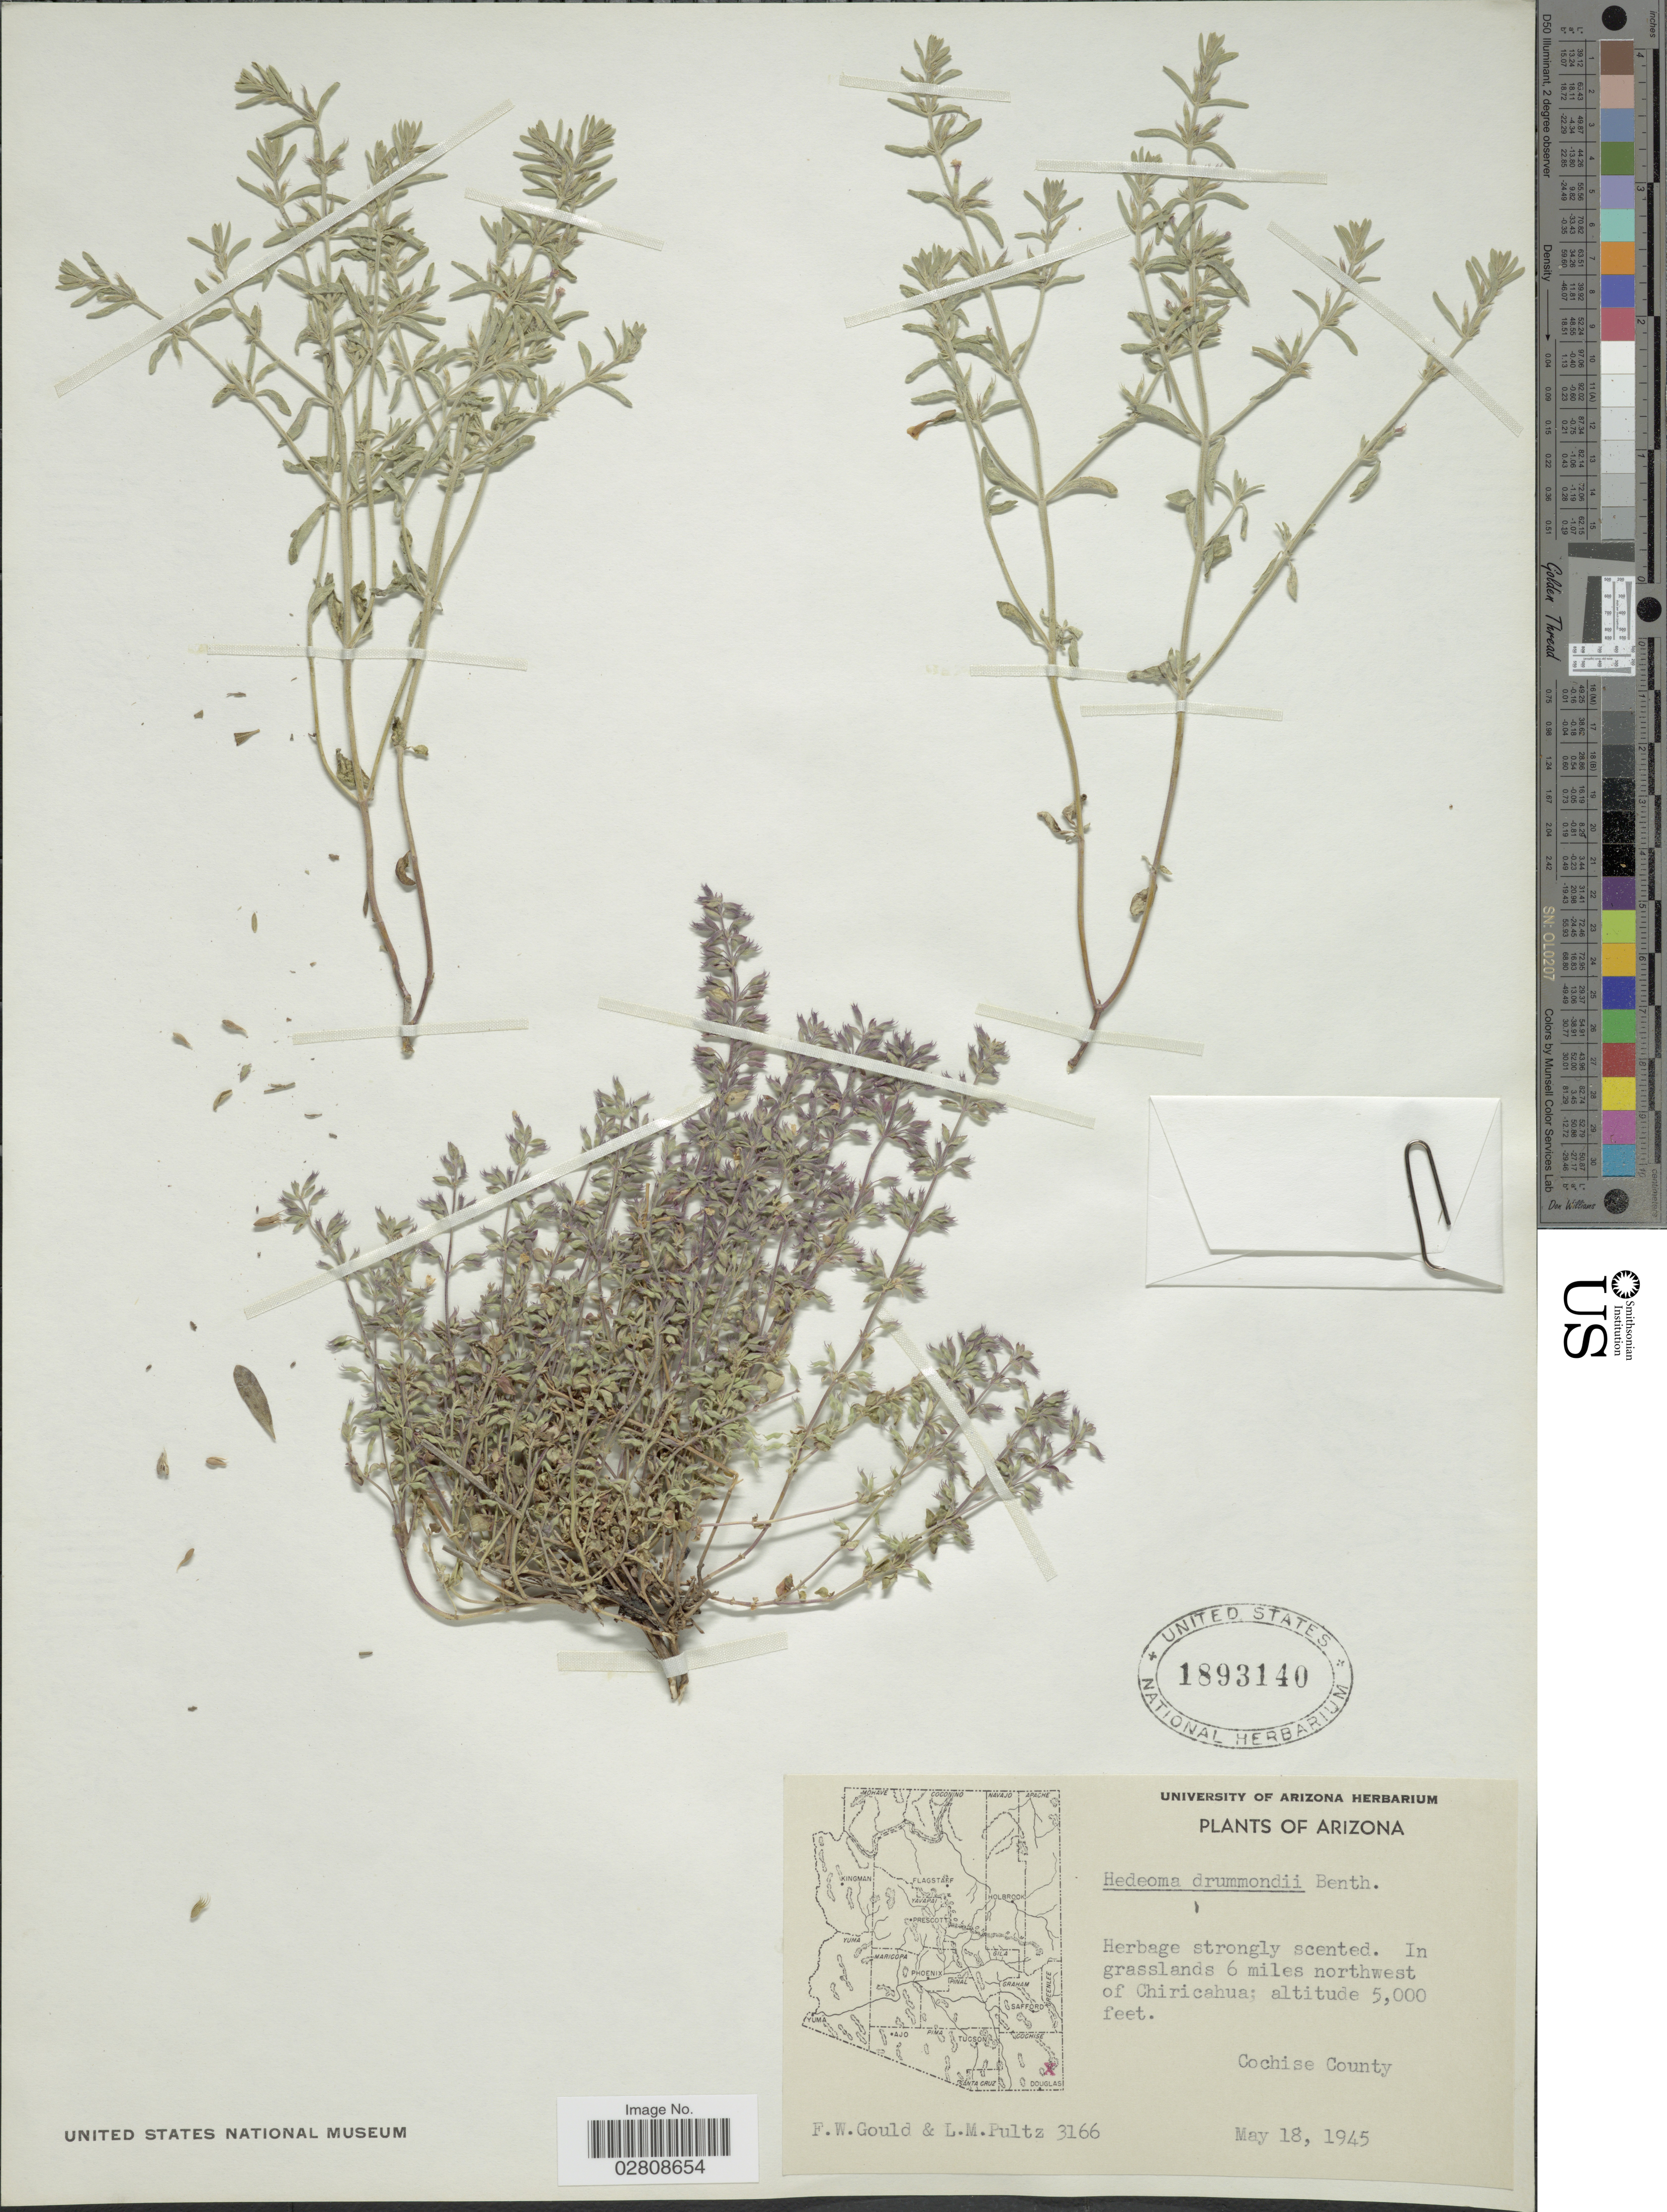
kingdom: Plantae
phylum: Tracheophyta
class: Magnoliopsida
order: Lamiales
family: Lamiaceae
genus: Hedeoma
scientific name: Hedeoma drummondii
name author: Benth.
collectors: F. W. Gould & L. Pultz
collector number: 3166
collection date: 1945-05-18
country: United States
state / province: Arizona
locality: In grasslands 6 miles northwest of Chiricahua. Cochise County.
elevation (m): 1524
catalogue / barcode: US 1893140